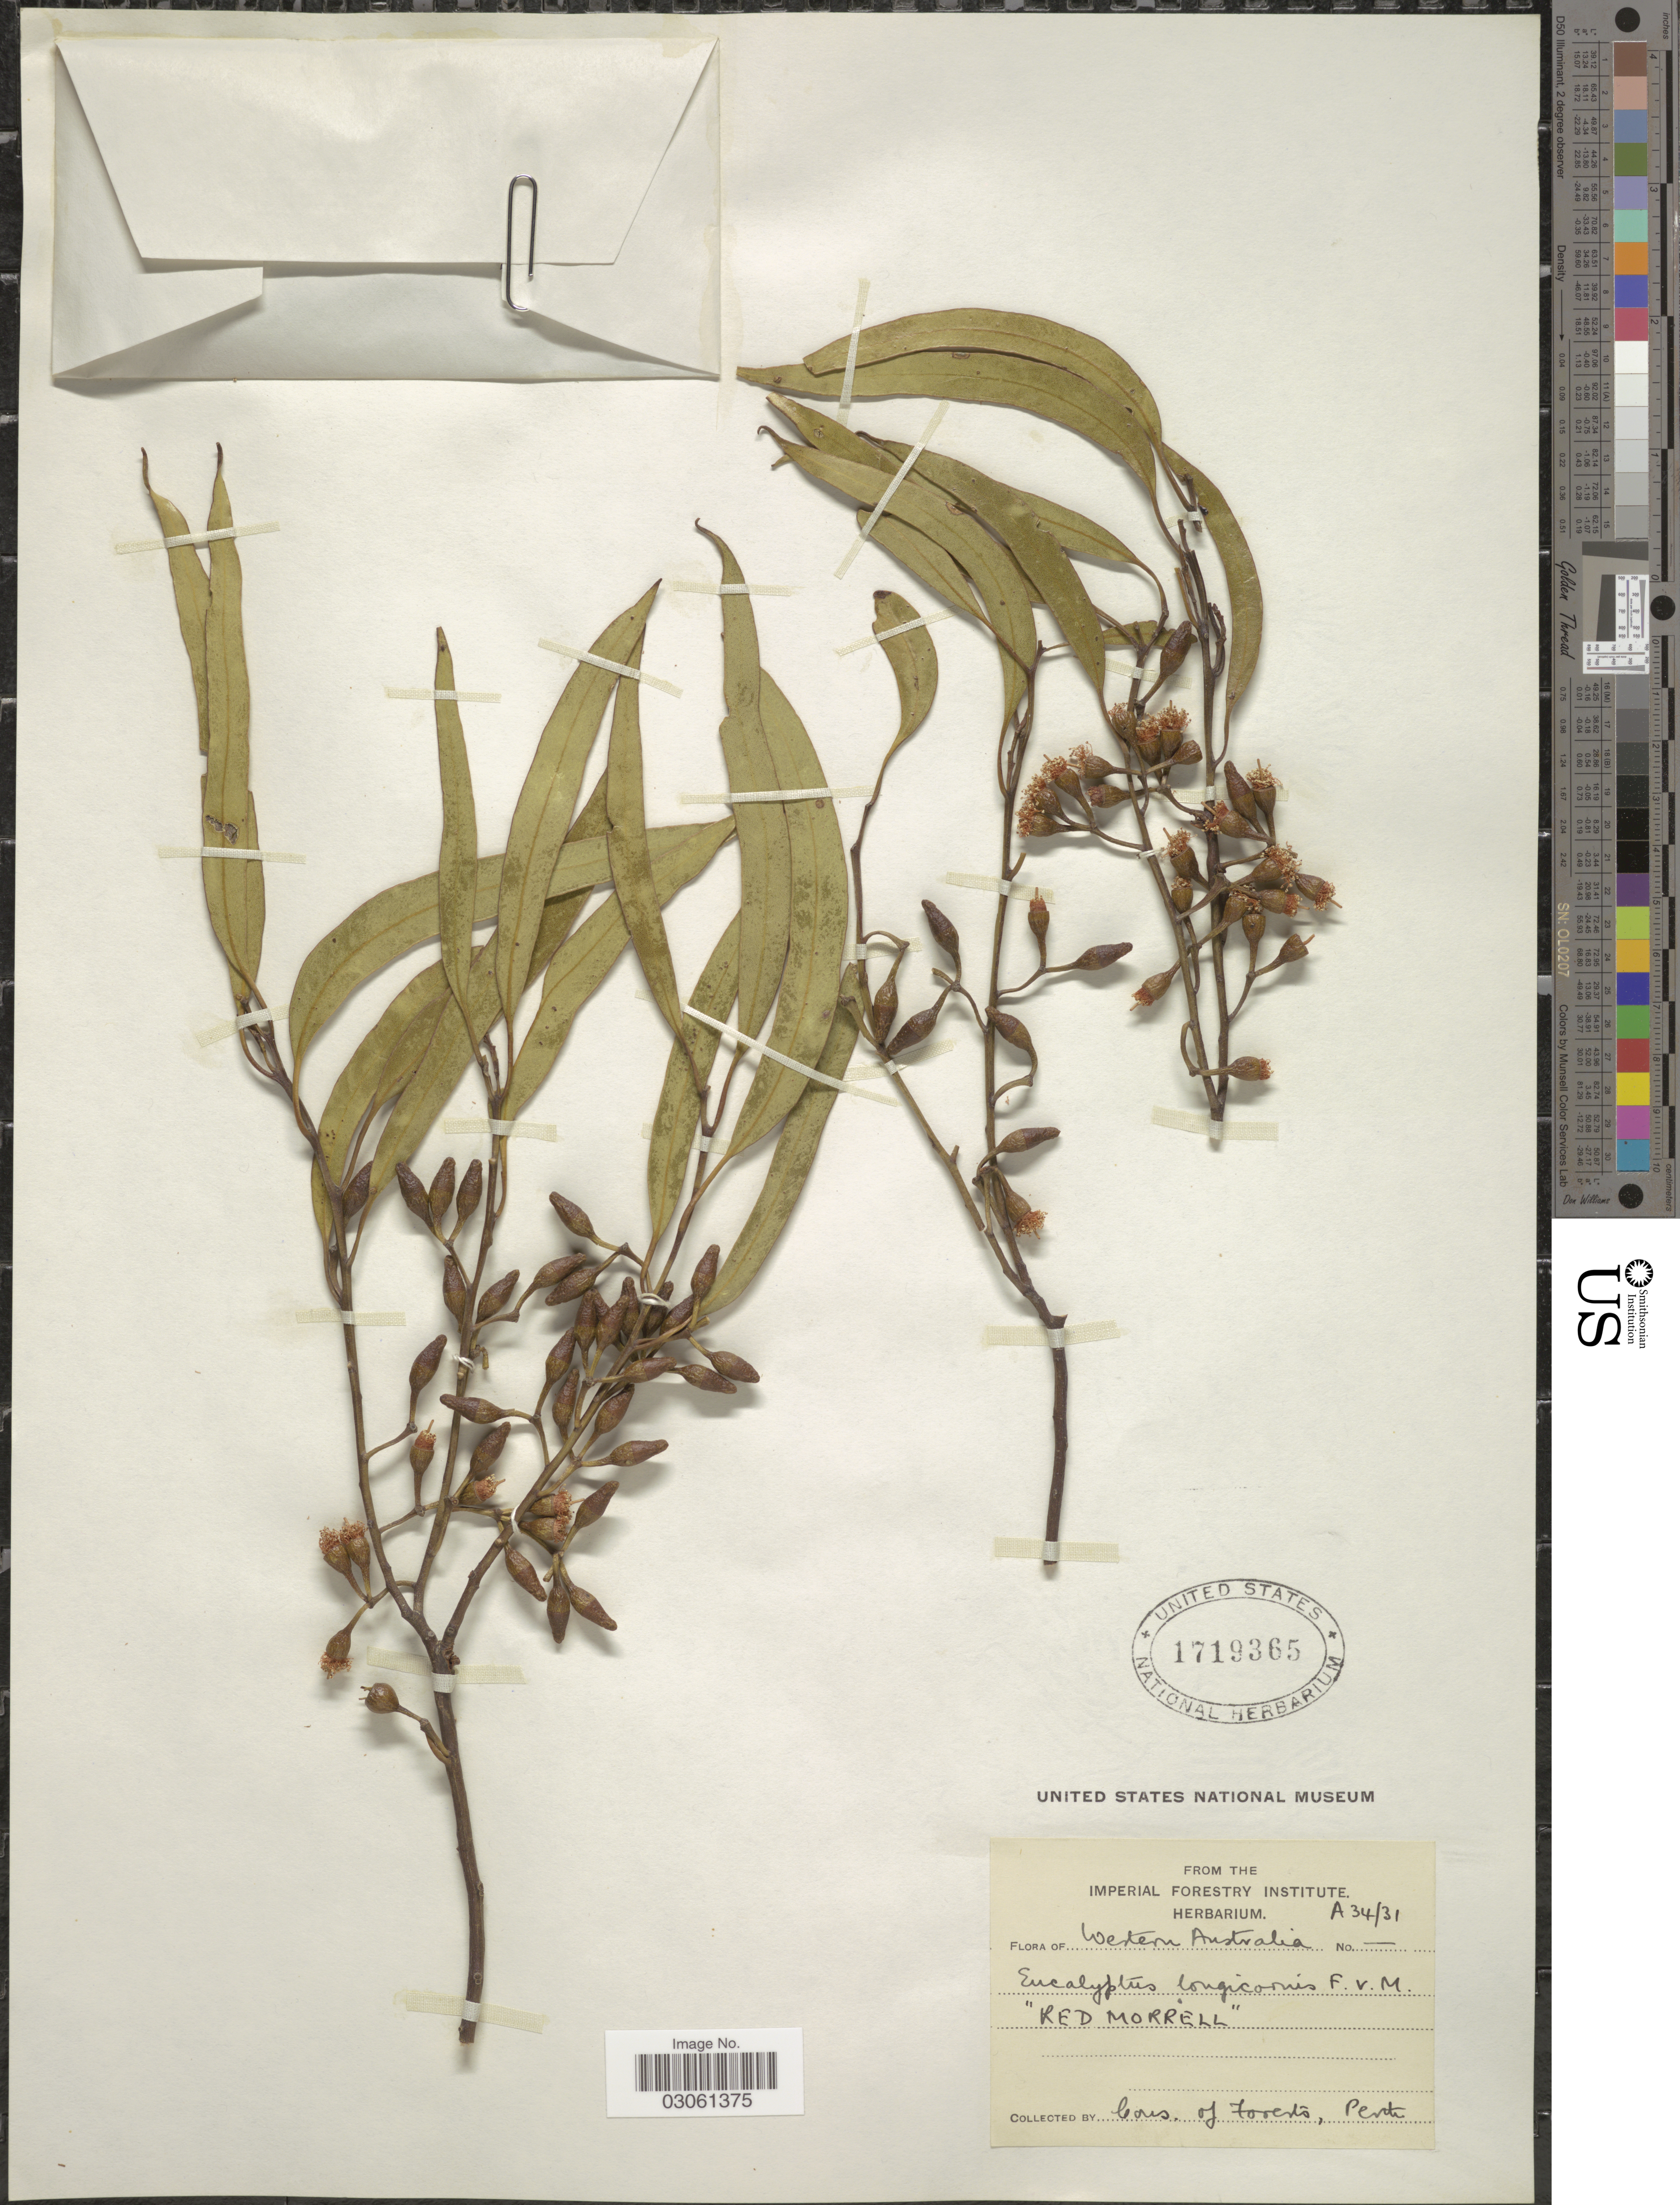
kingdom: Plantae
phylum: Tracheophyta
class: Magnoliopsida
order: Myrtales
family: Myrtaceae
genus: Eucalyptus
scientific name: Eucalyptus longicornis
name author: (F. Muell.) Maiden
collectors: Cons. of Forests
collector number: A34/31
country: Australia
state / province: Western Australia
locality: Perth.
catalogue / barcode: US 1719365